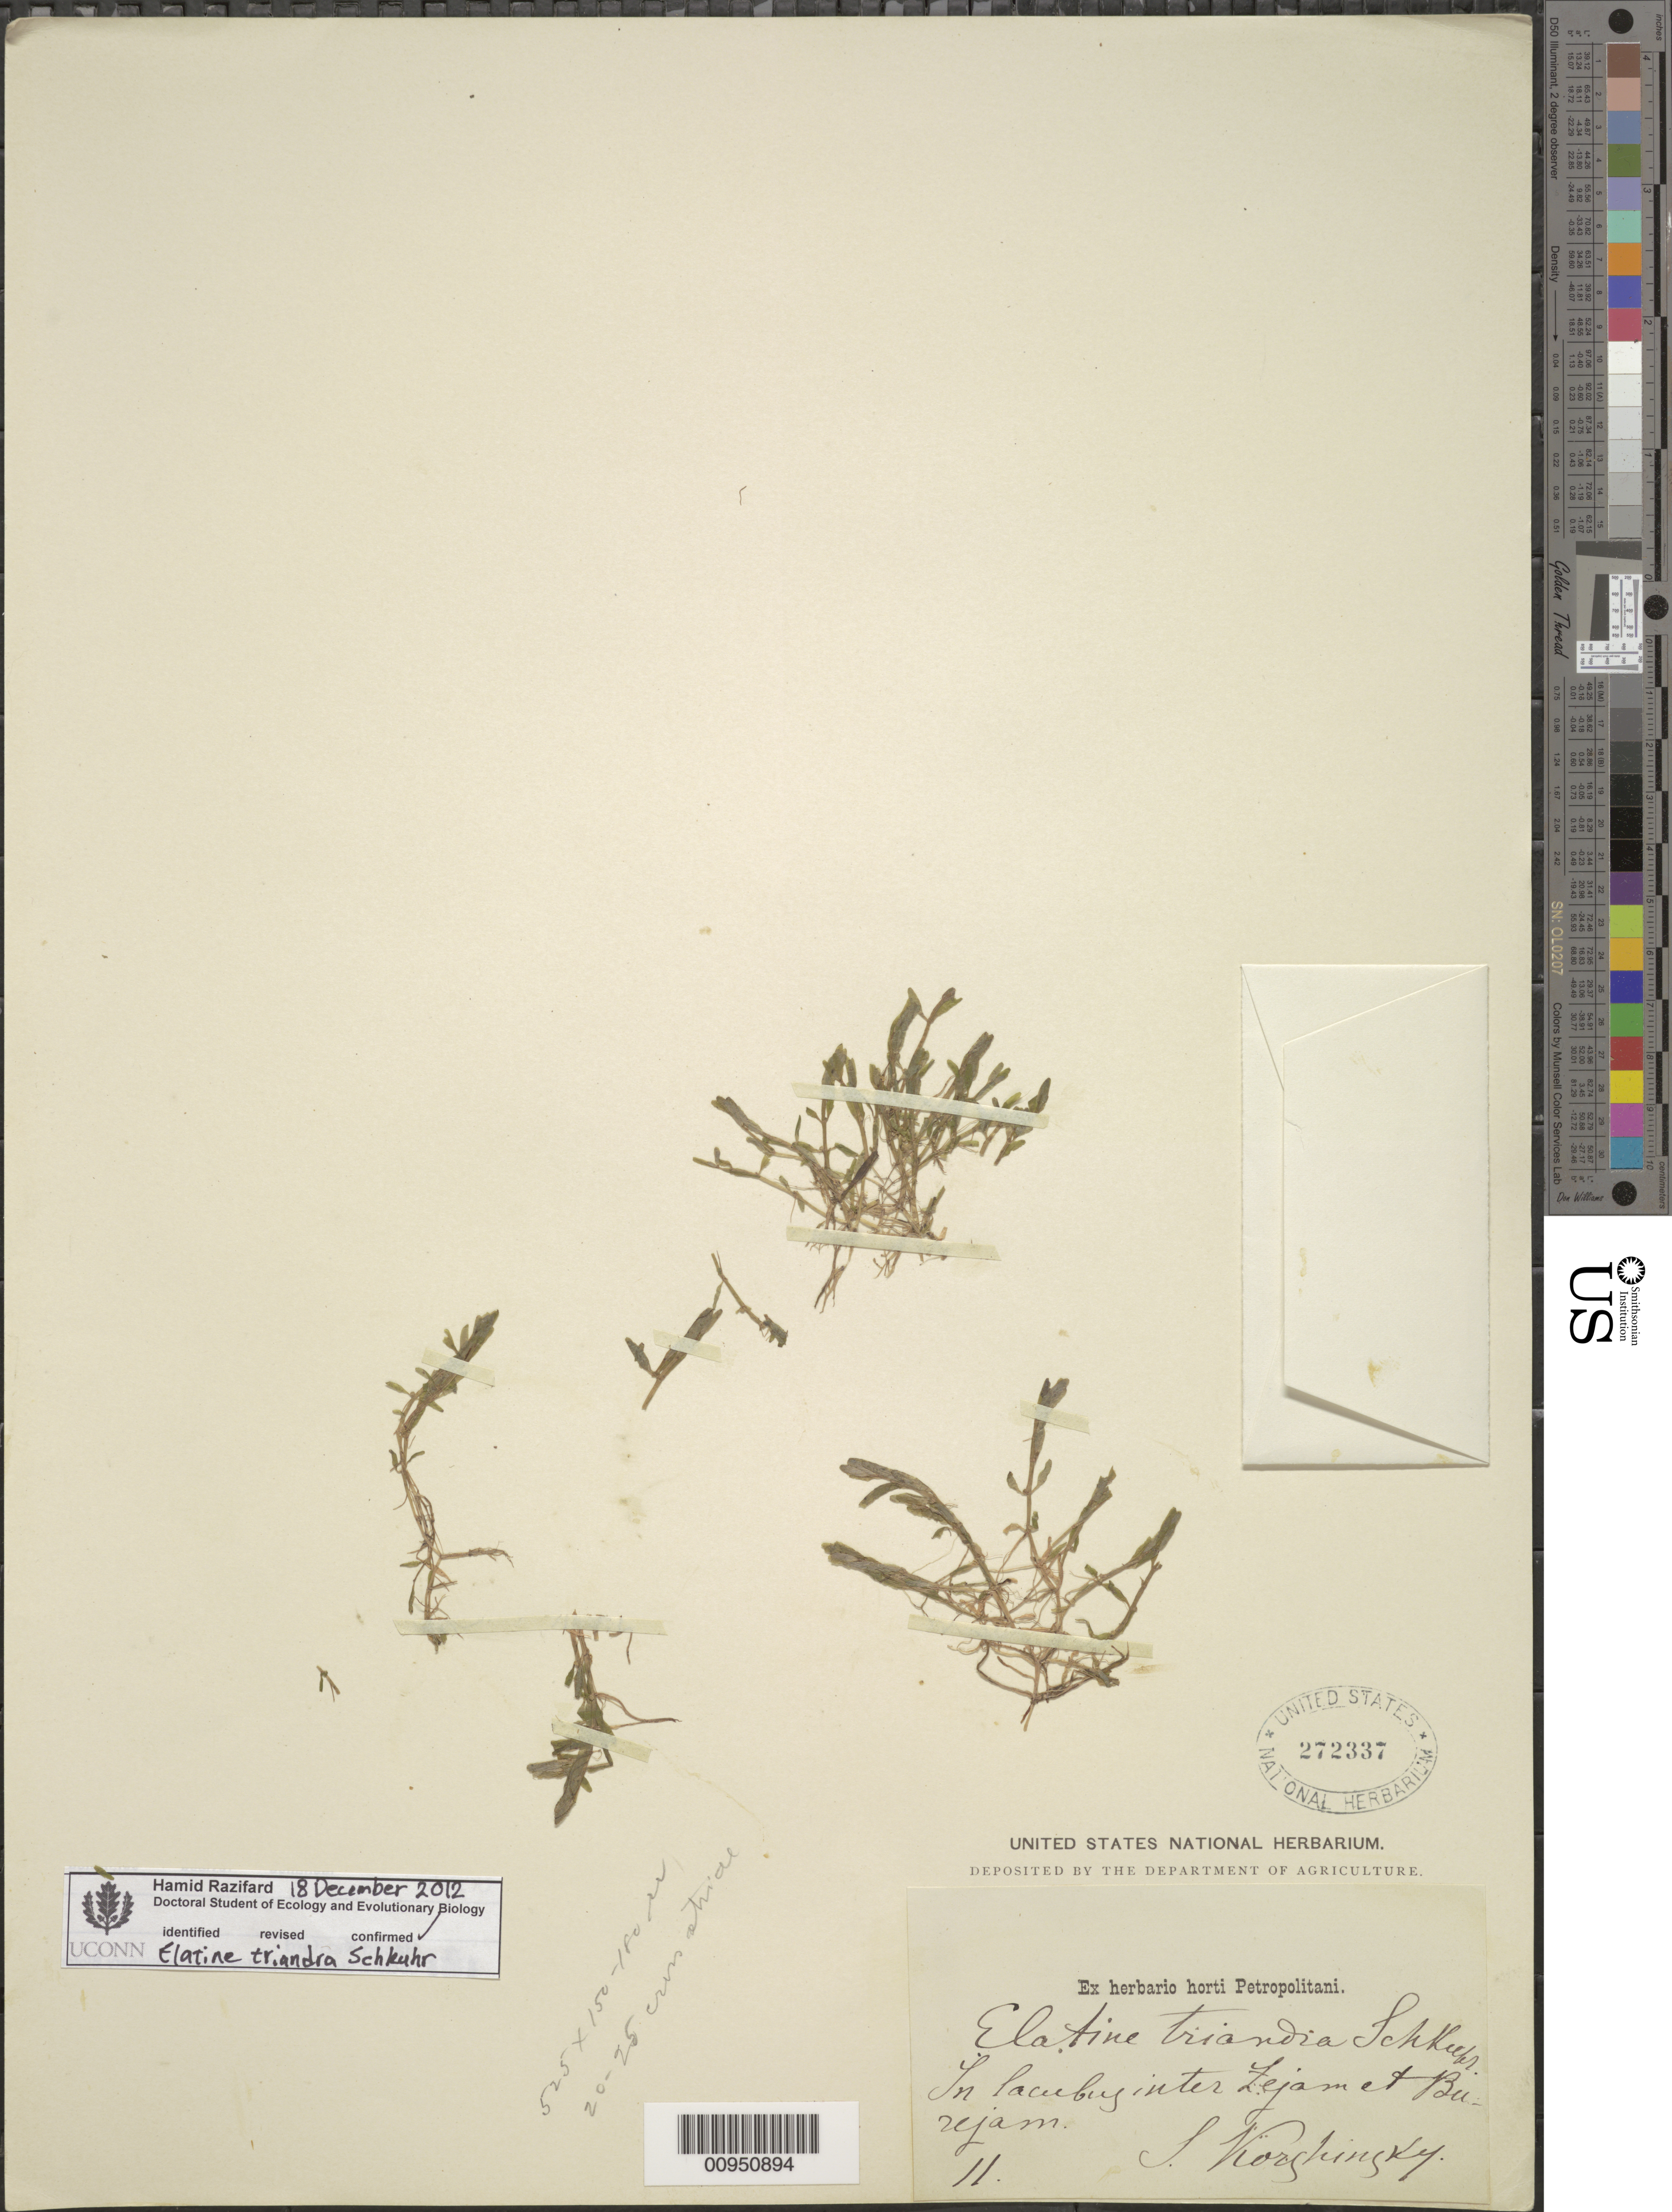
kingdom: Plantae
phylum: Tracheophyta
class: Magnoliopsida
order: Malpighiales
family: Elatinaceae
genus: Elatine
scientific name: Elatine triandra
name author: Schkuhr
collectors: S. I. Korshinsky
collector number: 11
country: Russian Federation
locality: In pacuby between Lejam and Burejam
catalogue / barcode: US 272337